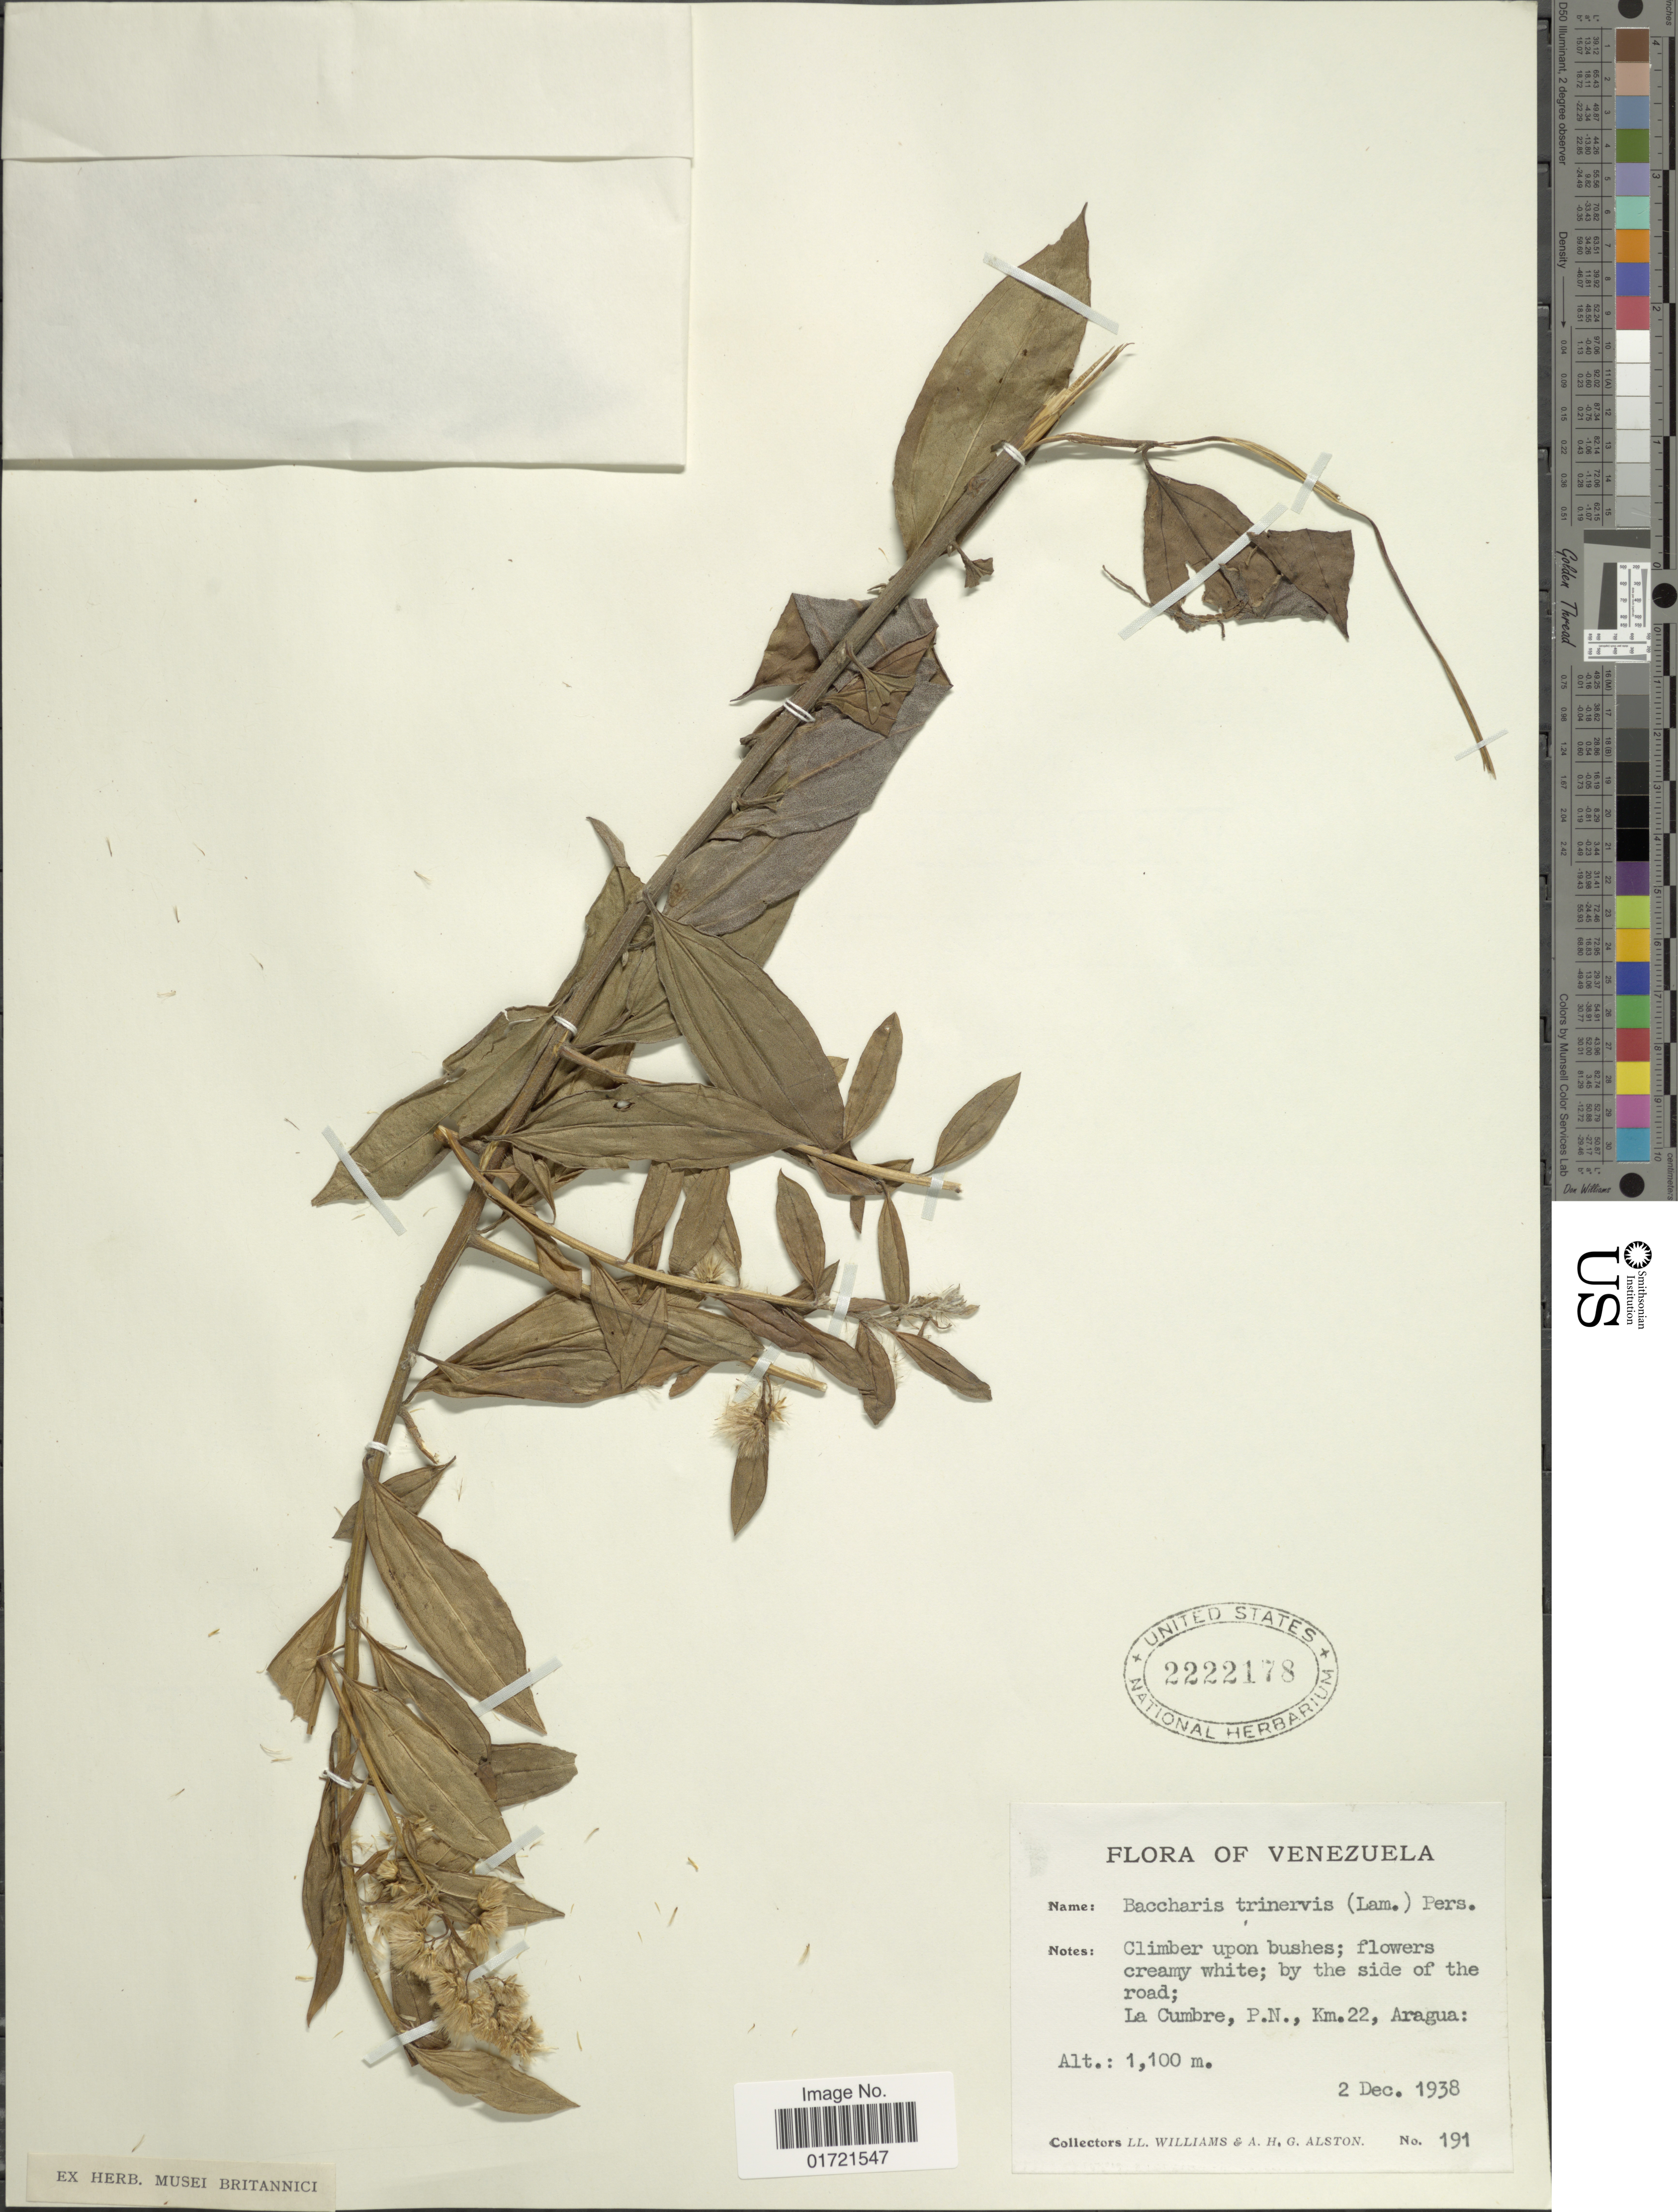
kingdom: Plantae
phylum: Tracheophyta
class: Magnoliopsida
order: Asterales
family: Asteraceae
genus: Baccharis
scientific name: Baccharis trinervis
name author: (Lam.) Pers.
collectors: Ll. Williams & A. H. Alston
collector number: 191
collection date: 1938-12-02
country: Venezuela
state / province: Aragua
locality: La Cumbre, P.N., Km. 22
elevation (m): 1100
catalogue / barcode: US 2222178